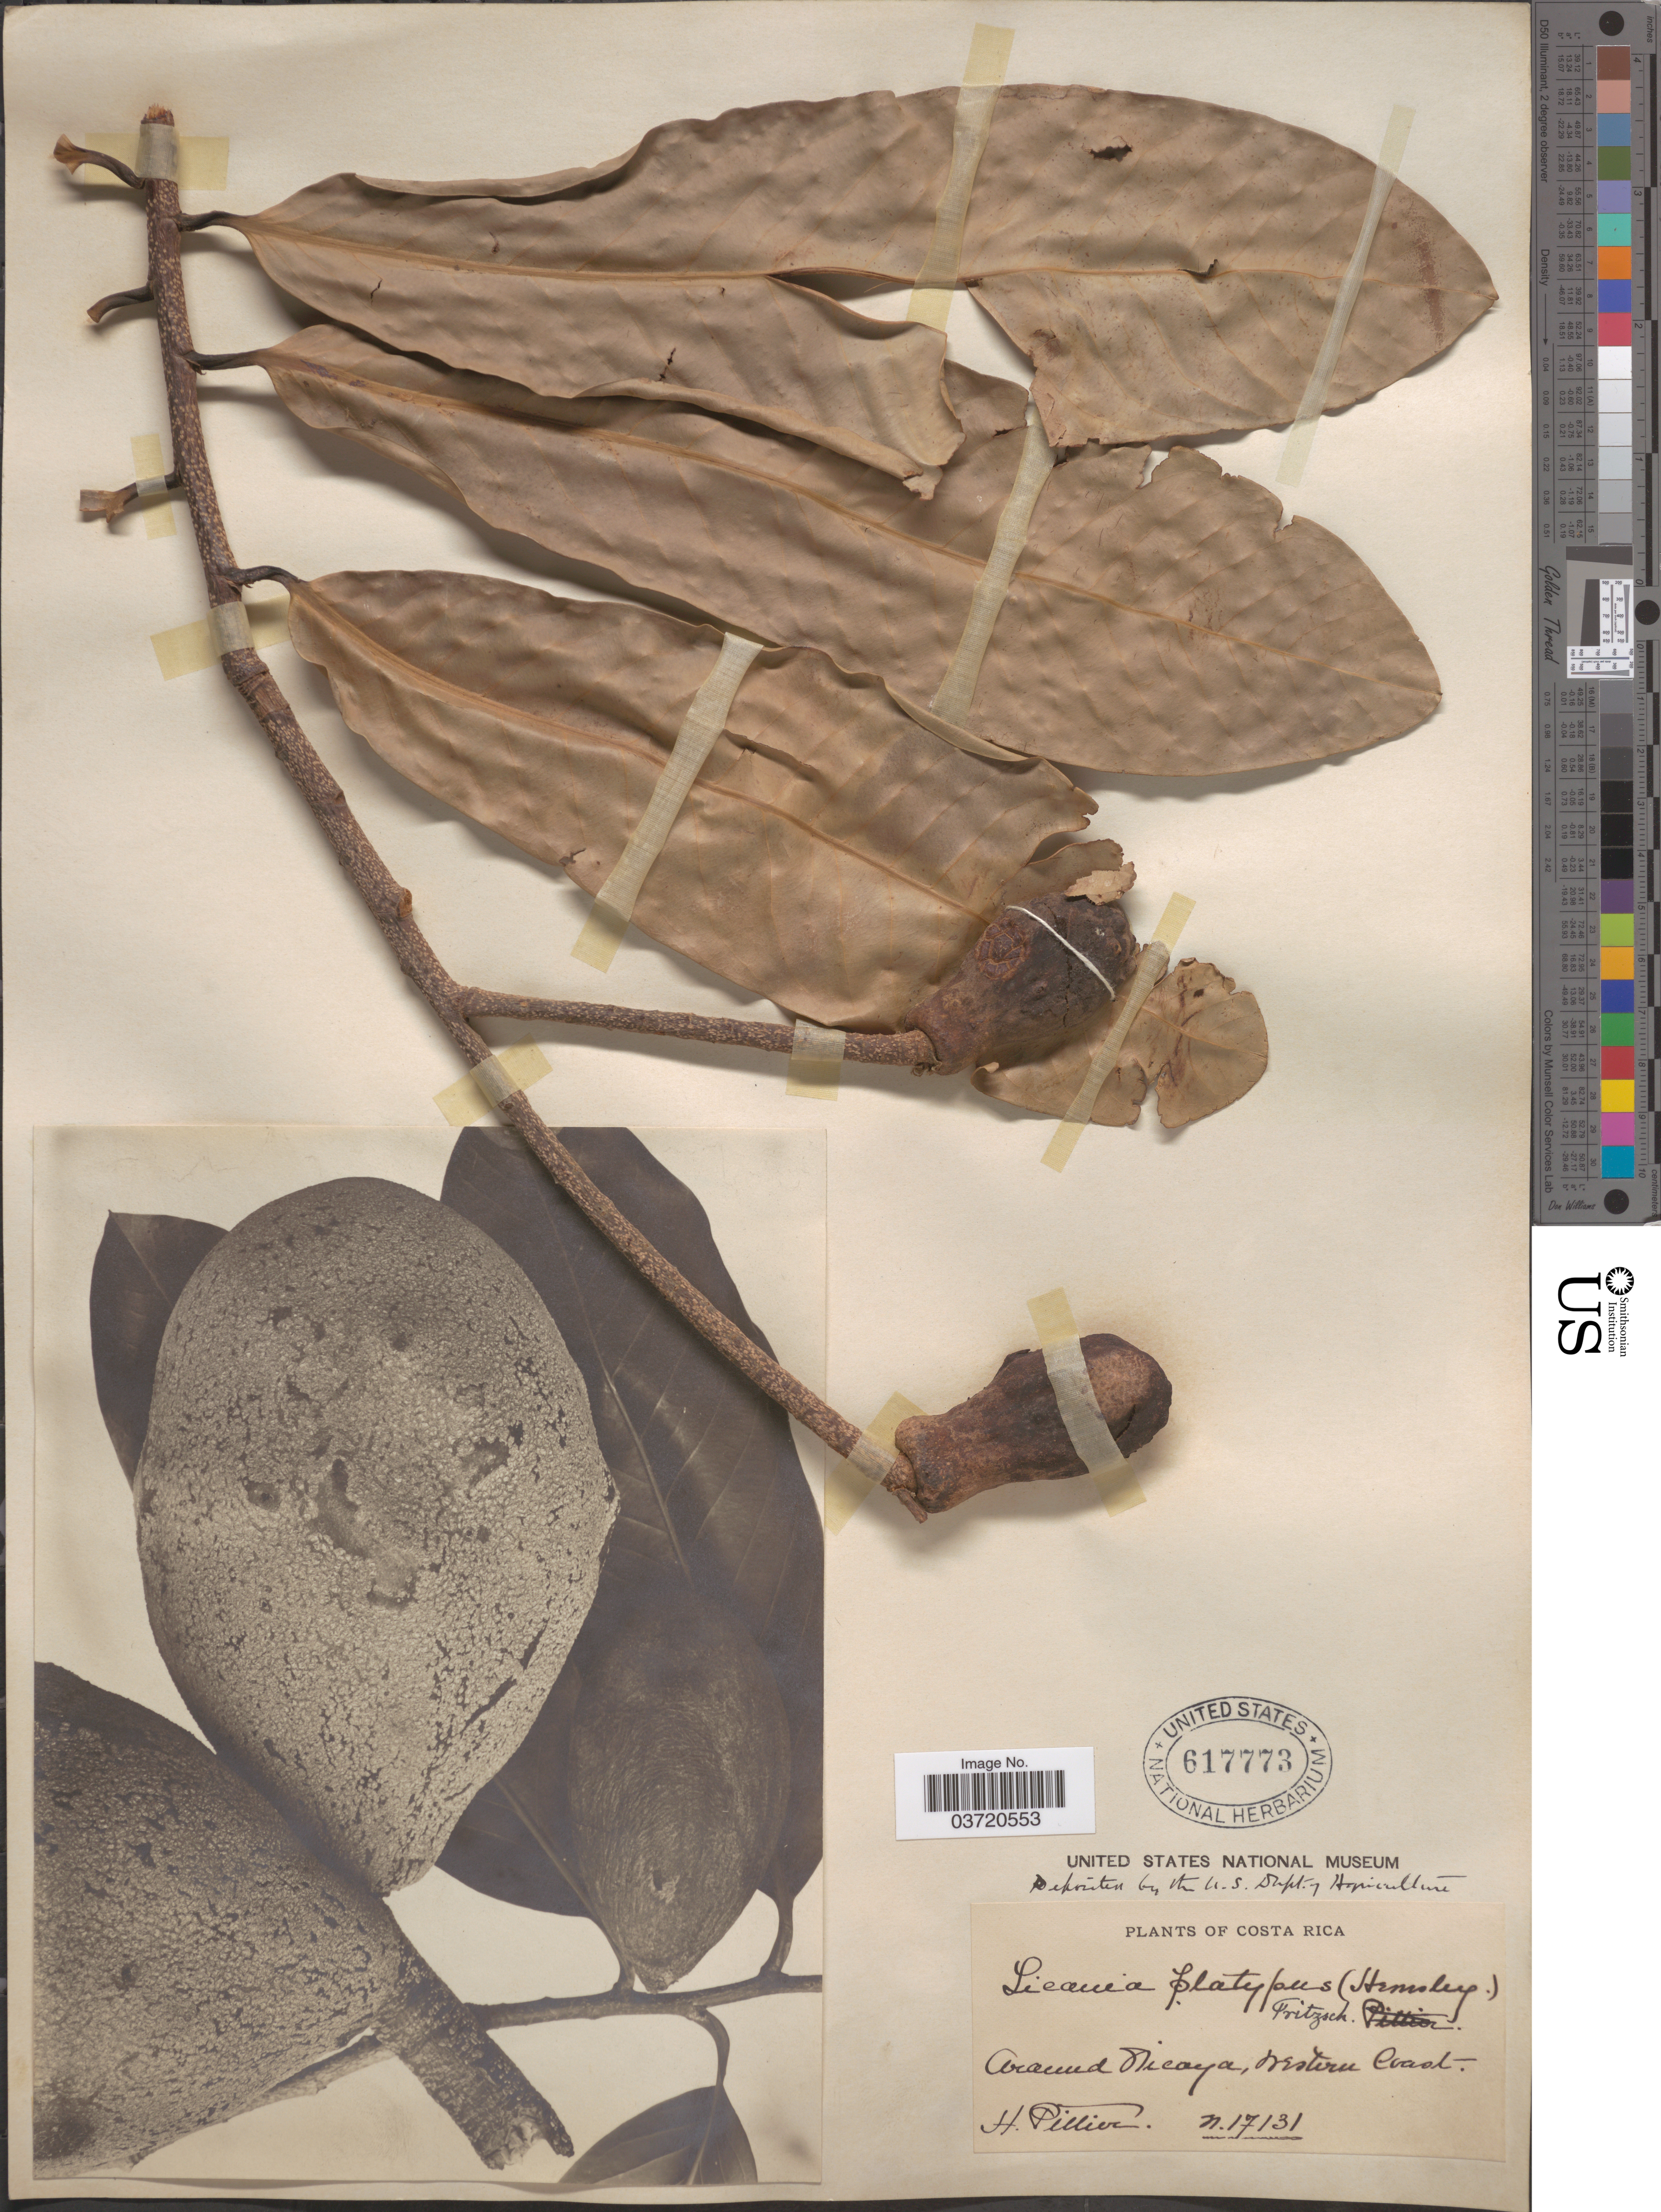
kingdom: Plantae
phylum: Tracheophyta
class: Magnoliopsida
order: Malpighiales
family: Chrysobalanaceae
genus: Moquilea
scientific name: Moquilea platypus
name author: Hemsl.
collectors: H. F. Pittier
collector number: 17131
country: Costa Rica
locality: Around Nicoya, Western Coast.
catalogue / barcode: US 617773